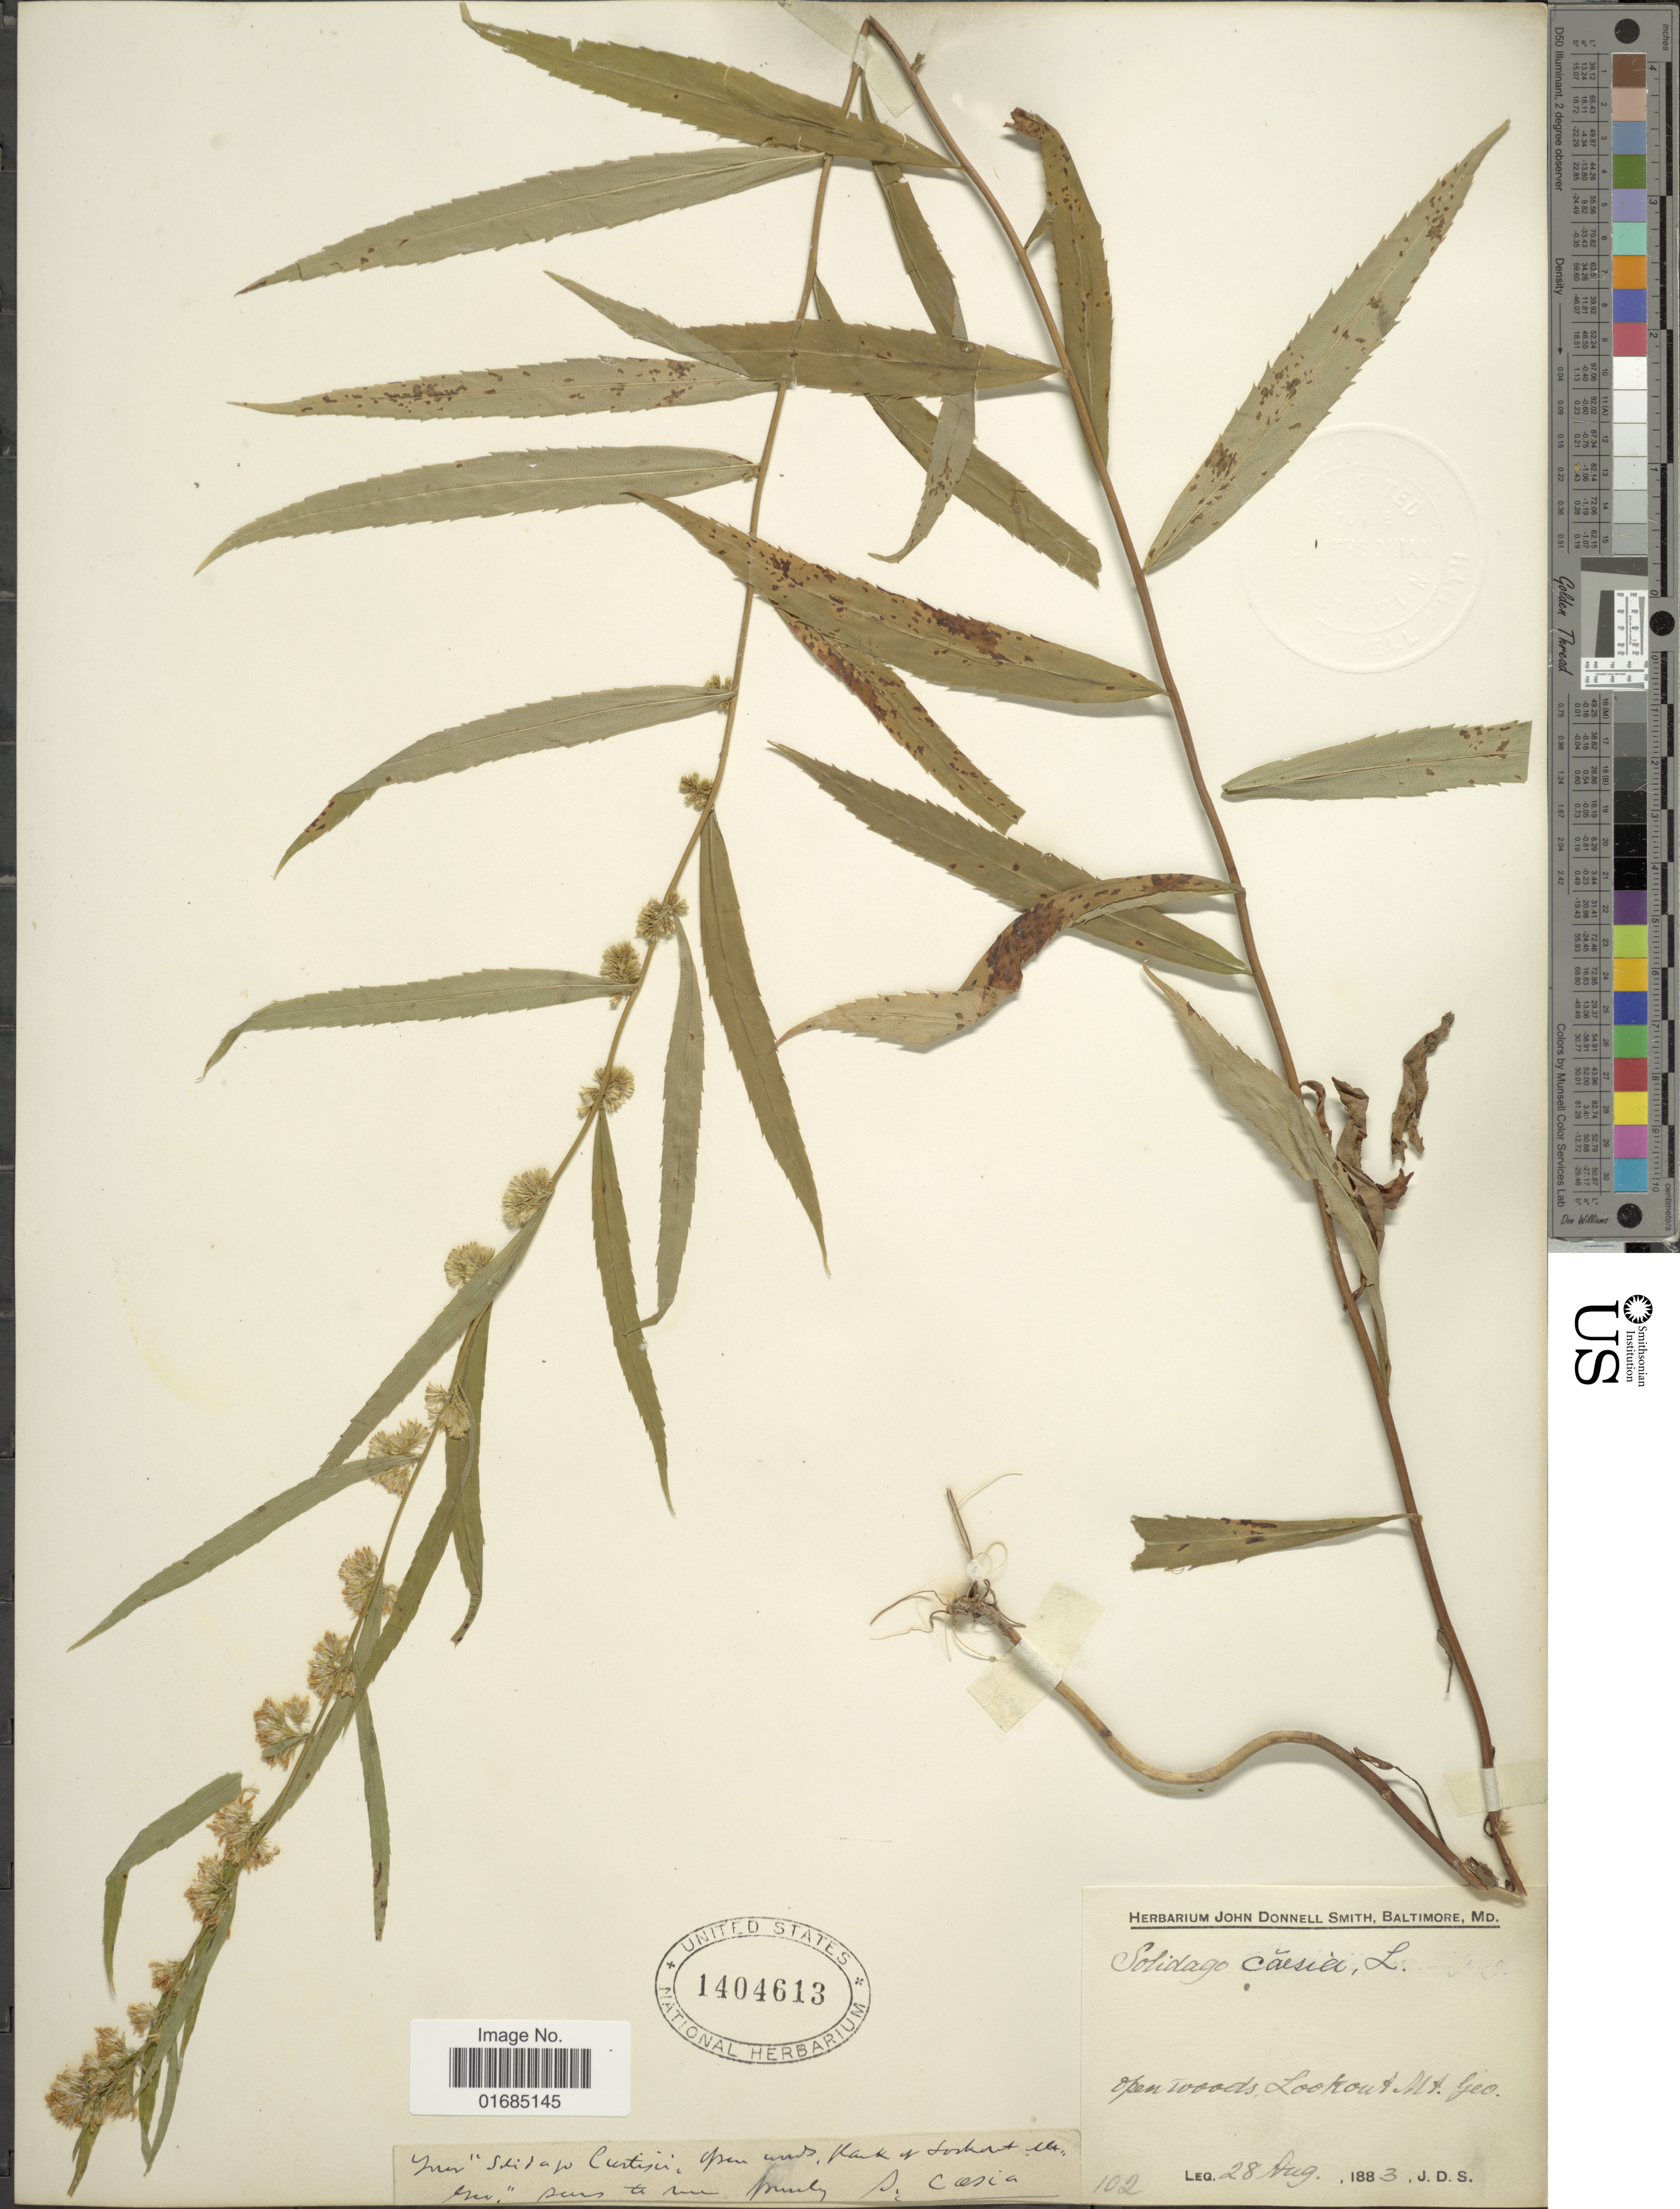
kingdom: Plantae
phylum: Tracheophyta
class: Magnoliopsida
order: Asterales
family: Asteraceae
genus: Solidago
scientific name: Solidago caesia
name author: L.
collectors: J. Donnell Smith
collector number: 102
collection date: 1883-08-28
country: United States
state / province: Georgia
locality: Open woods ,Lookouy Mt. Geo.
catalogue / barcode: US 1404613